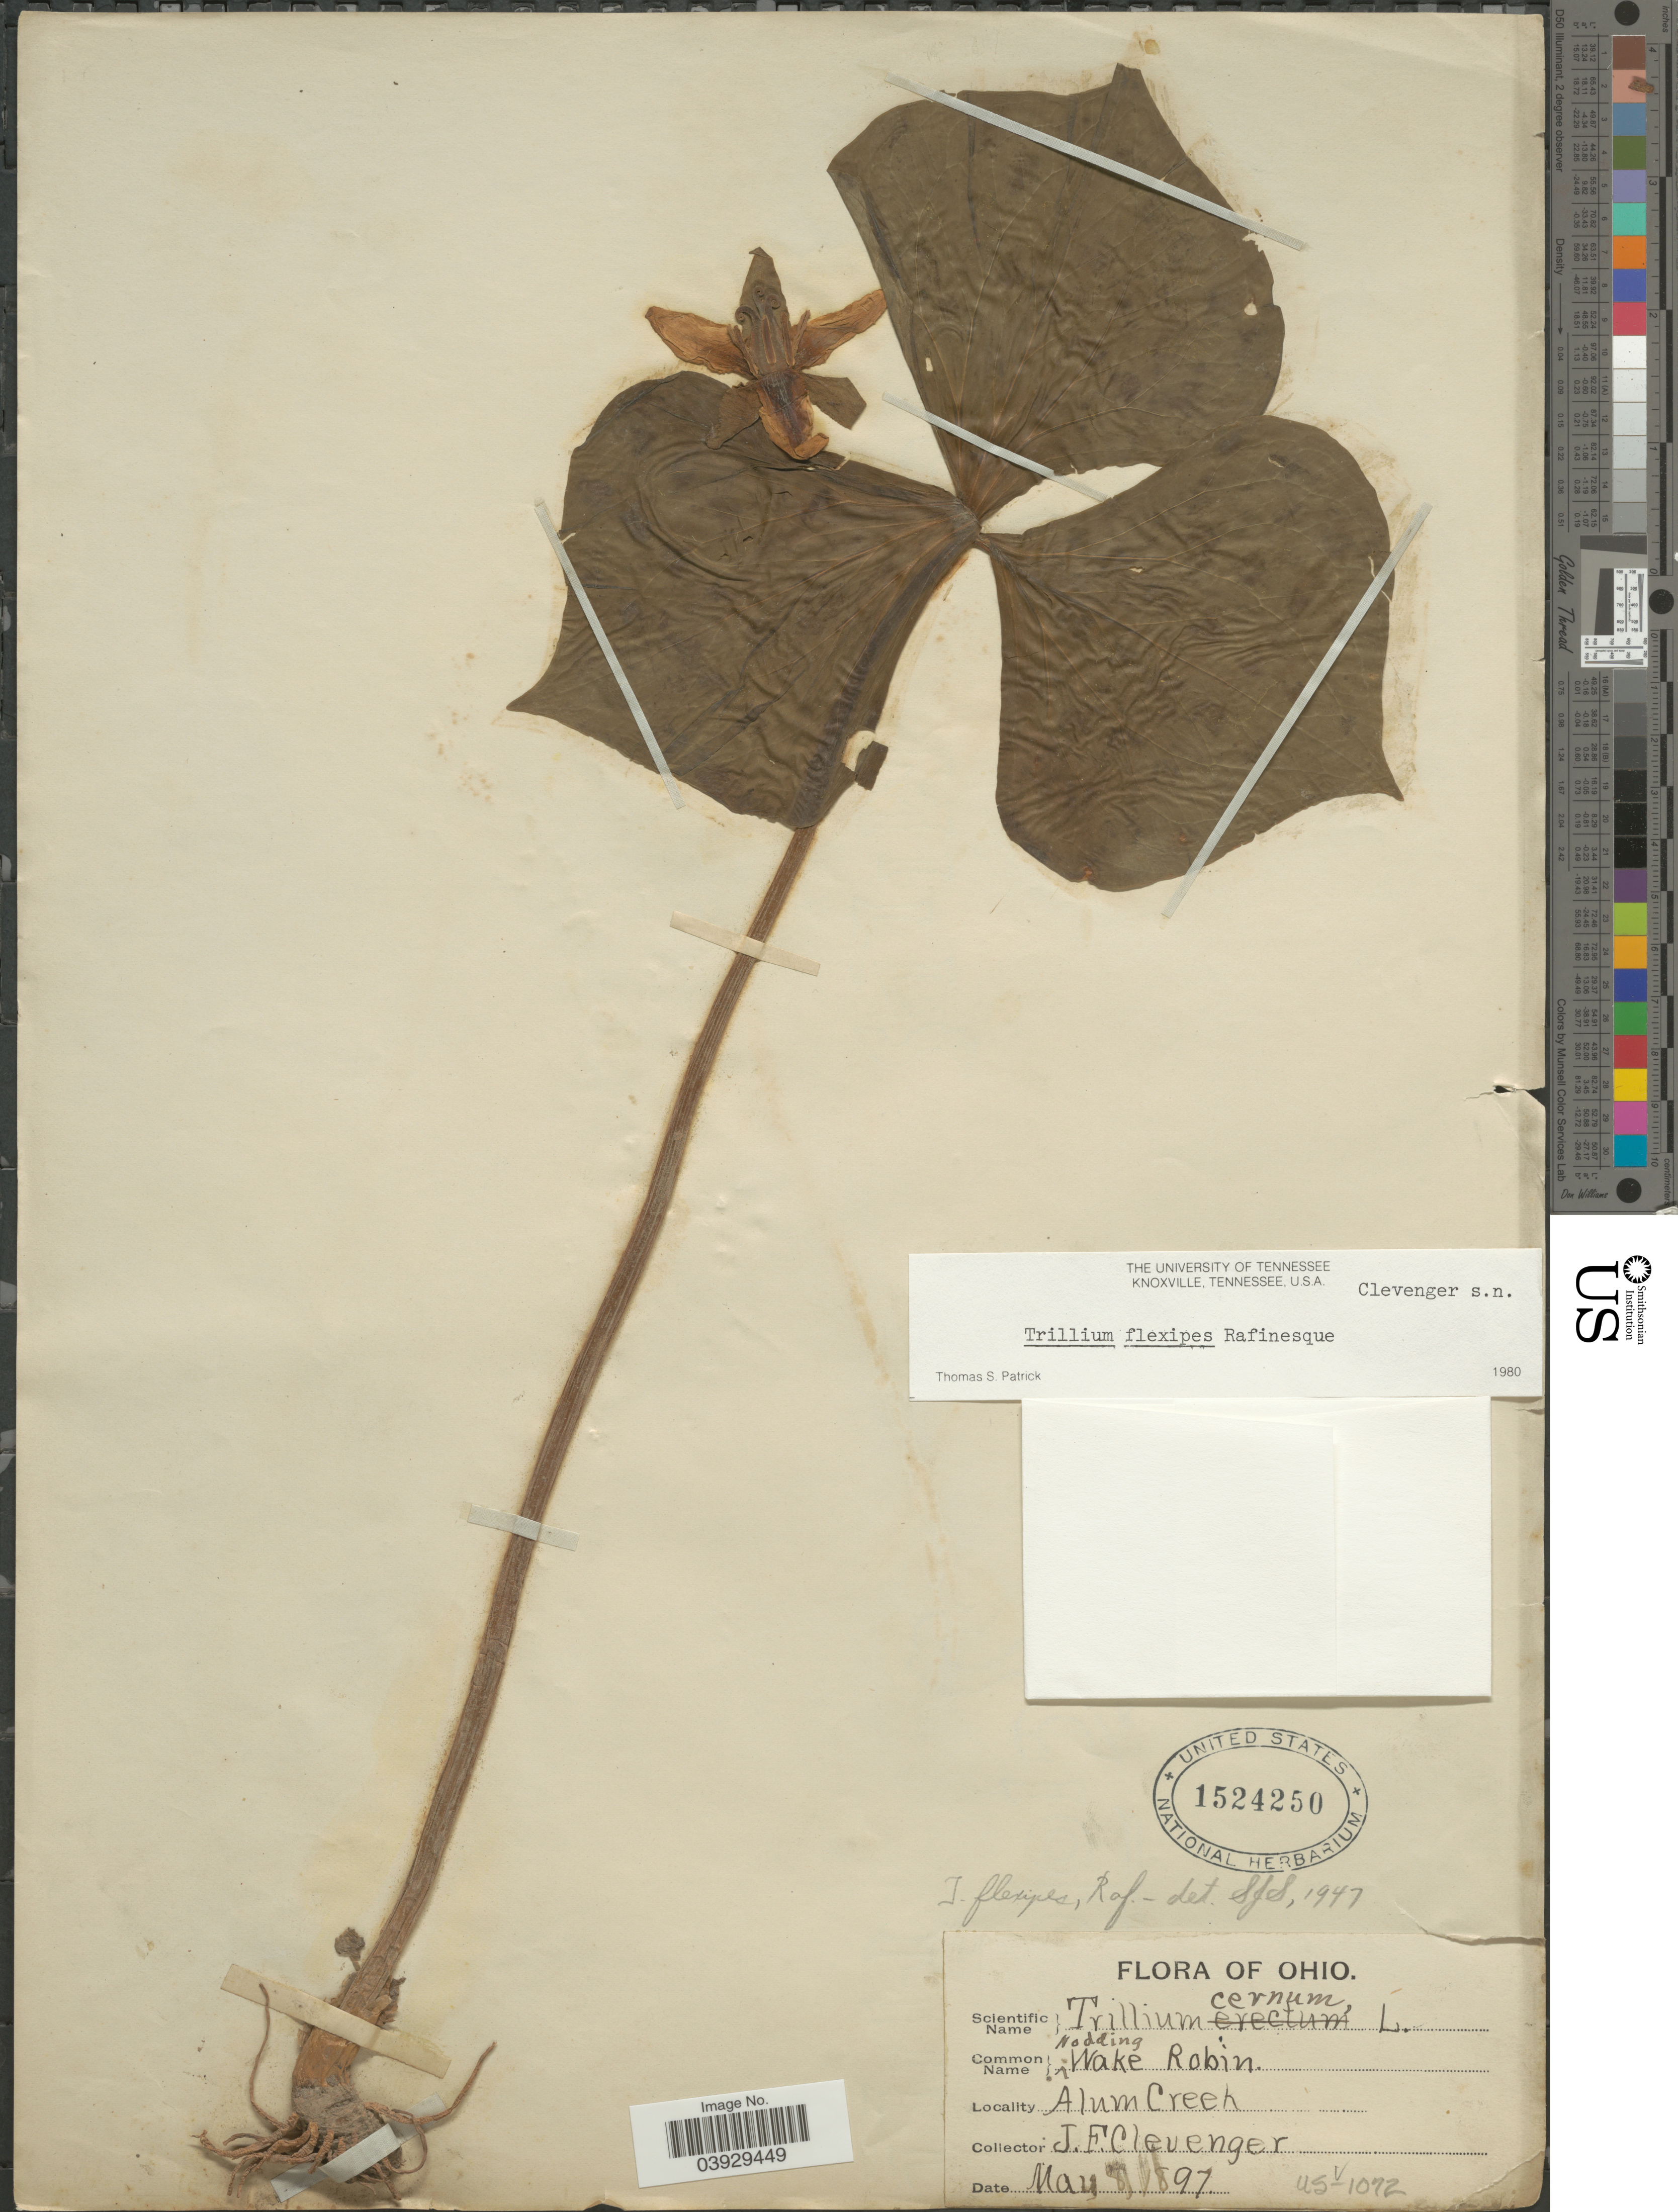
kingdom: Plantae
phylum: Tracheophyta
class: Liliopsida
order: Liliales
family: Melanthiaceae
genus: Trillium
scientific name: Trillium flexipes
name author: Raf.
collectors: J. F. Clevenger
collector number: US-1072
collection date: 1897-05-08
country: United States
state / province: Ohio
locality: Alum Creek.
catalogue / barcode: US 1524250